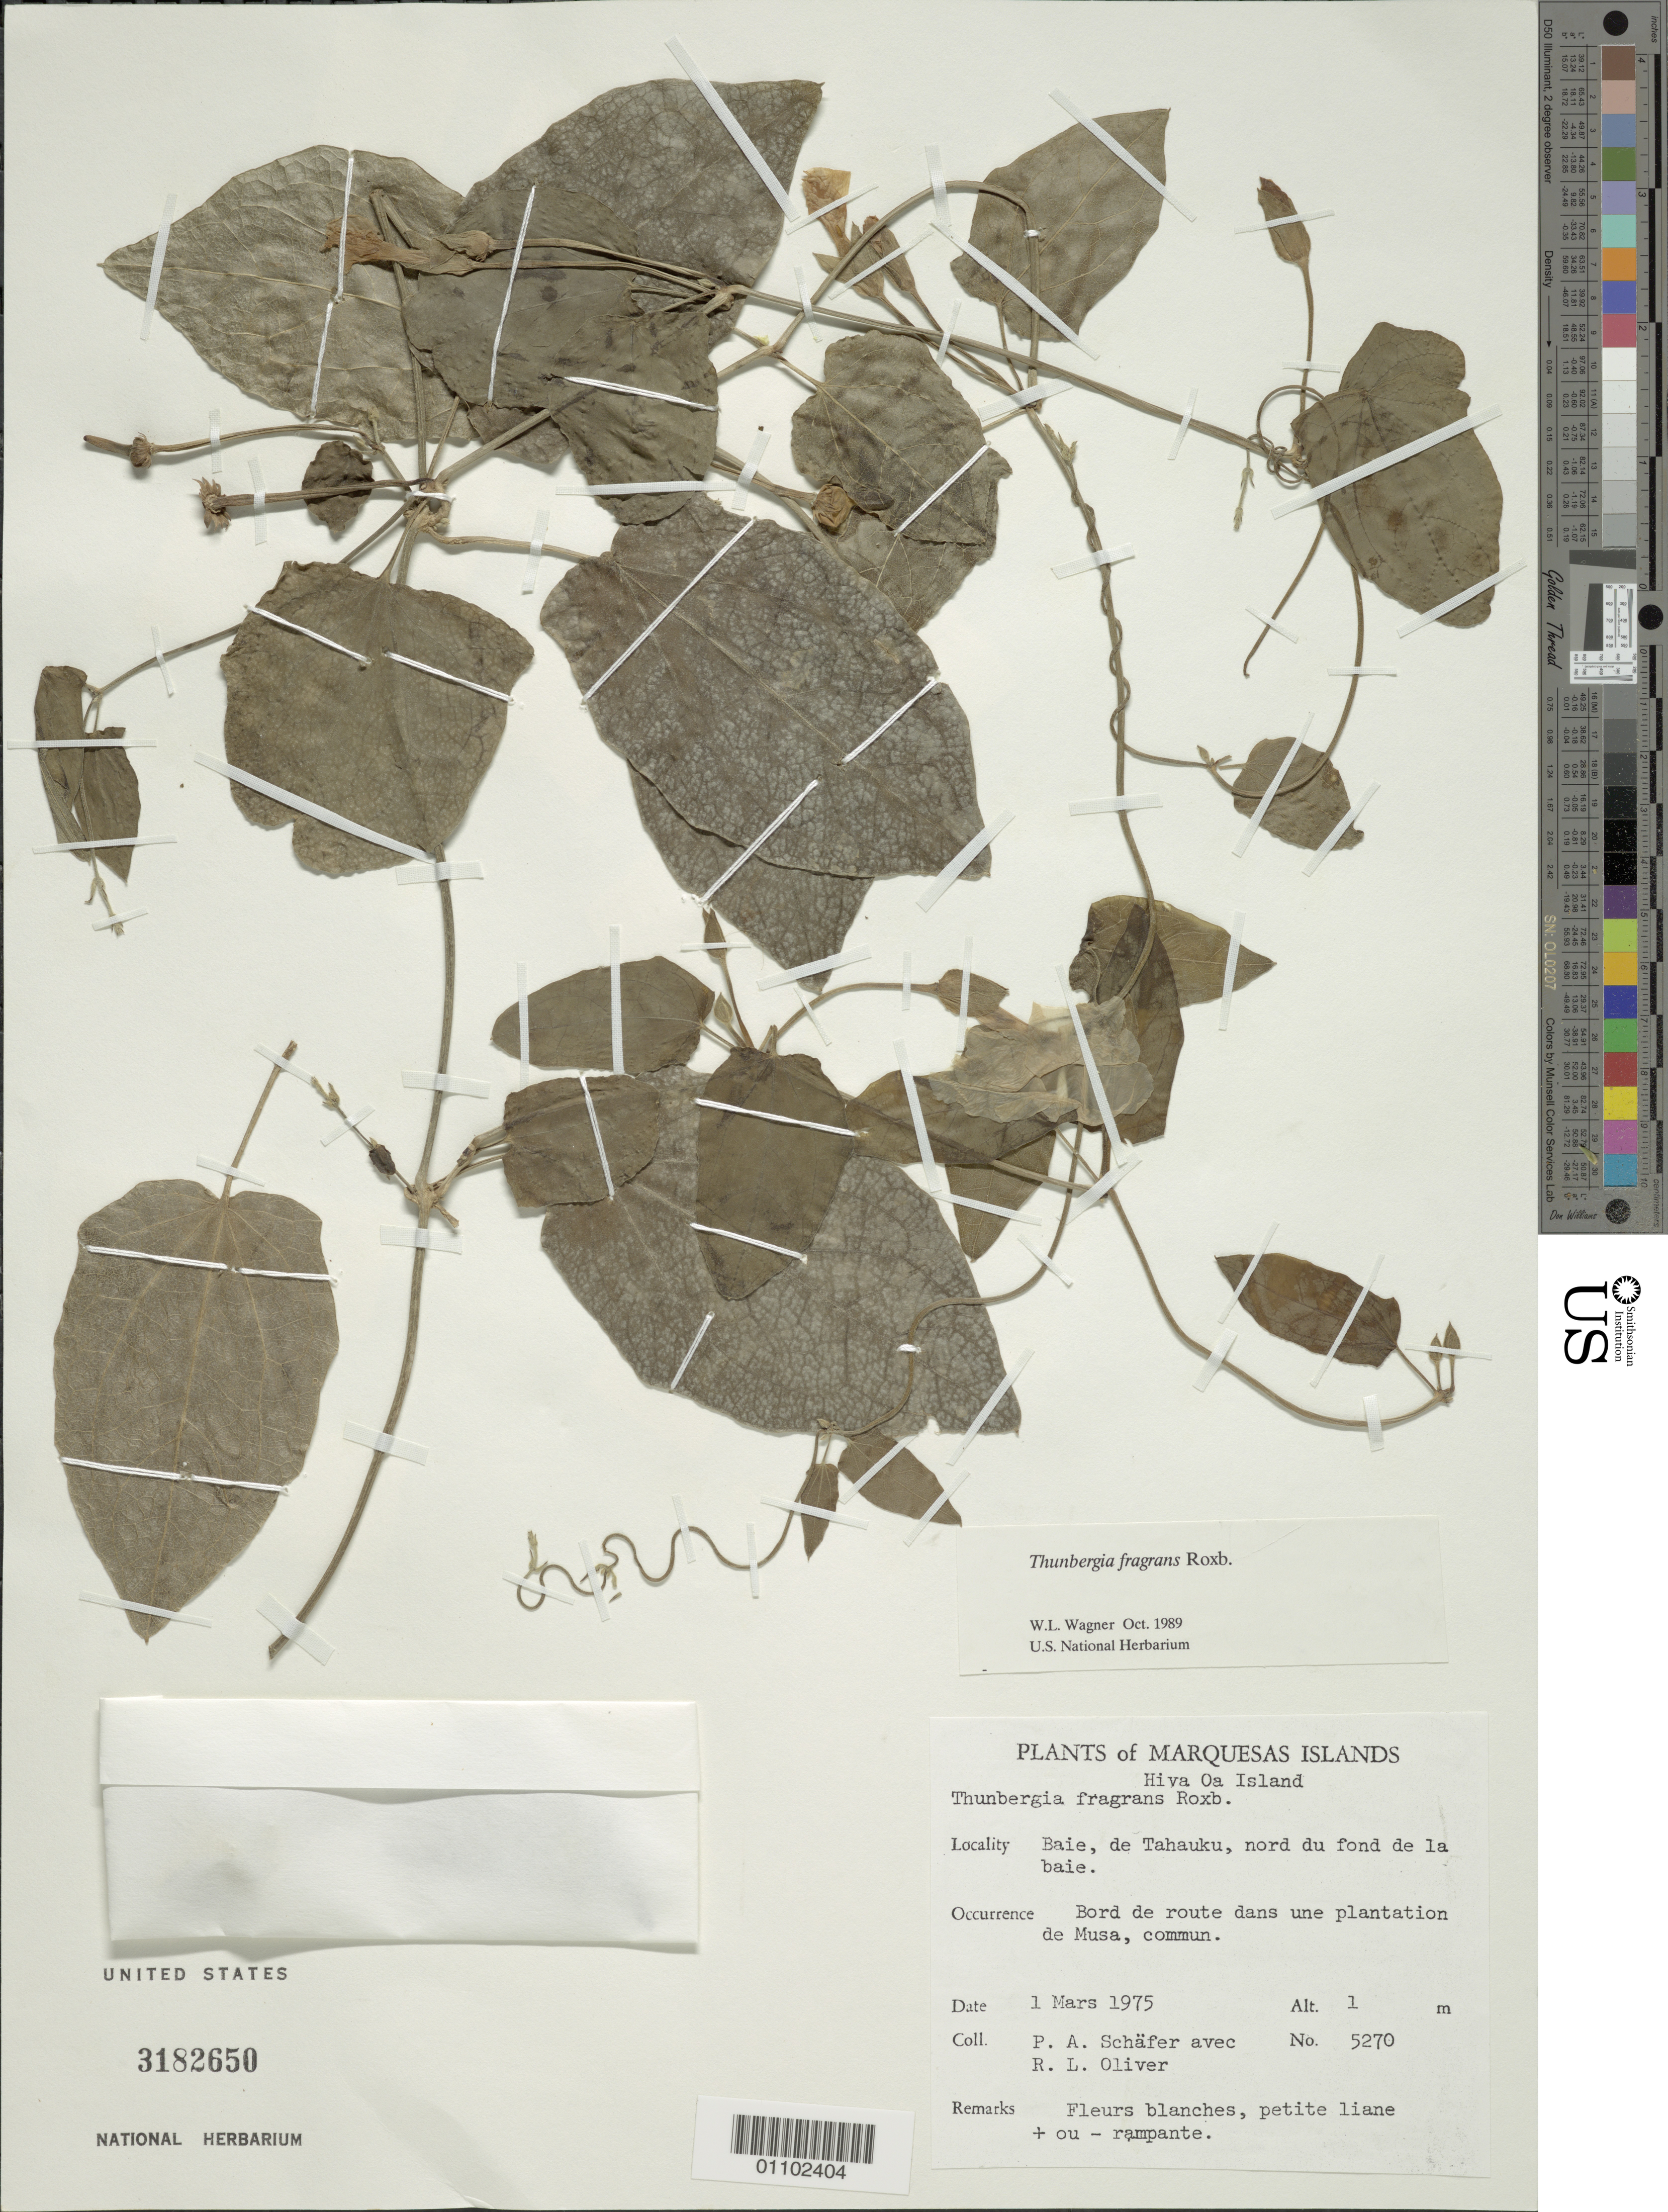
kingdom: Plantae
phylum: Tracheophyta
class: Magnoliopsida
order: Lamiales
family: Acanthaceae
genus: Thunbergia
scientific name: Thunbergia fragrans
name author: Roxb.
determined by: Wagner, W. L., (BOT), Smithsonian Institution - National Museum of Natural History (UNITED STATES)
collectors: P. A. Schäfer & R. L. Oliver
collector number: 5270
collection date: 1975-03-01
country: French Polynesia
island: Hiva Oa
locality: Baie de Tahauku, N du frond de la baie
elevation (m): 10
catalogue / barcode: US 3182650